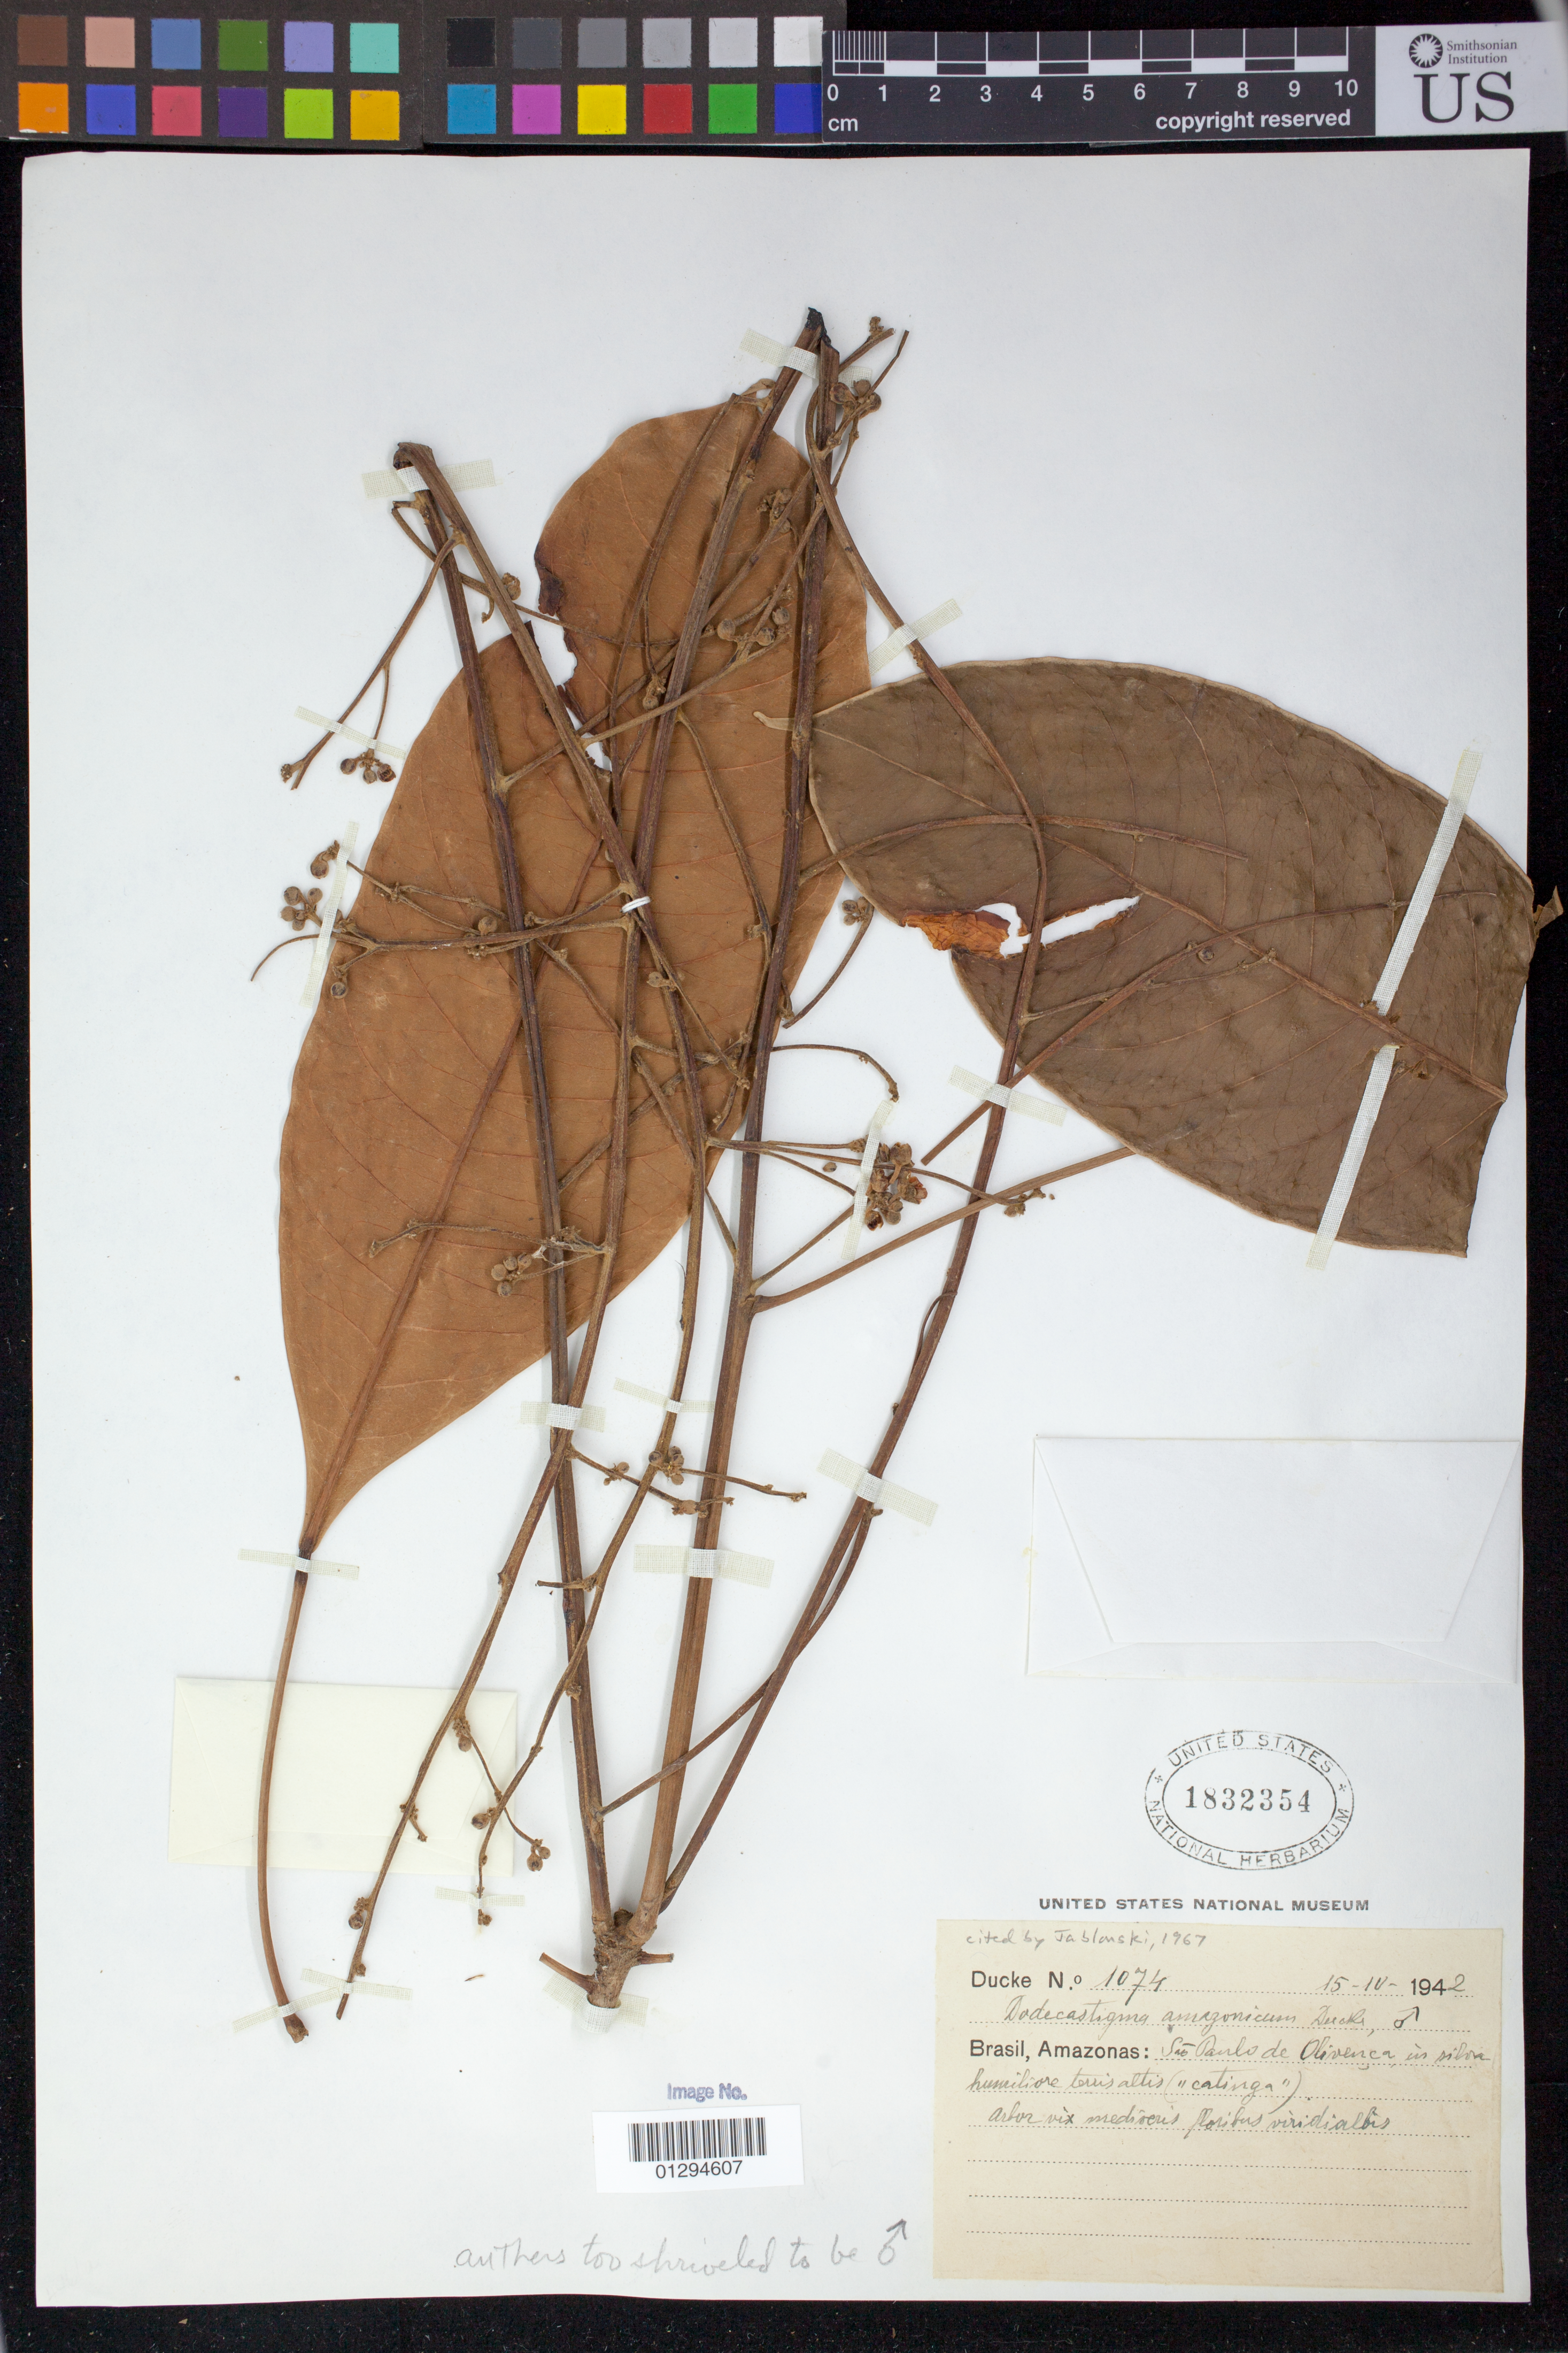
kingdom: Plantae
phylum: Tracheophyta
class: Magnoliopsida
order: Malpighiales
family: Euphorbiaceae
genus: Dodecastigma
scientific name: Dodecastigma amazonicum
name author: Ducke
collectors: A. Ducke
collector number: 1074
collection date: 1942-04-15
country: Brazil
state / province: Amazonas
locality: Sao Paulo de Olivenca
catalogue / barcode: US 1832354